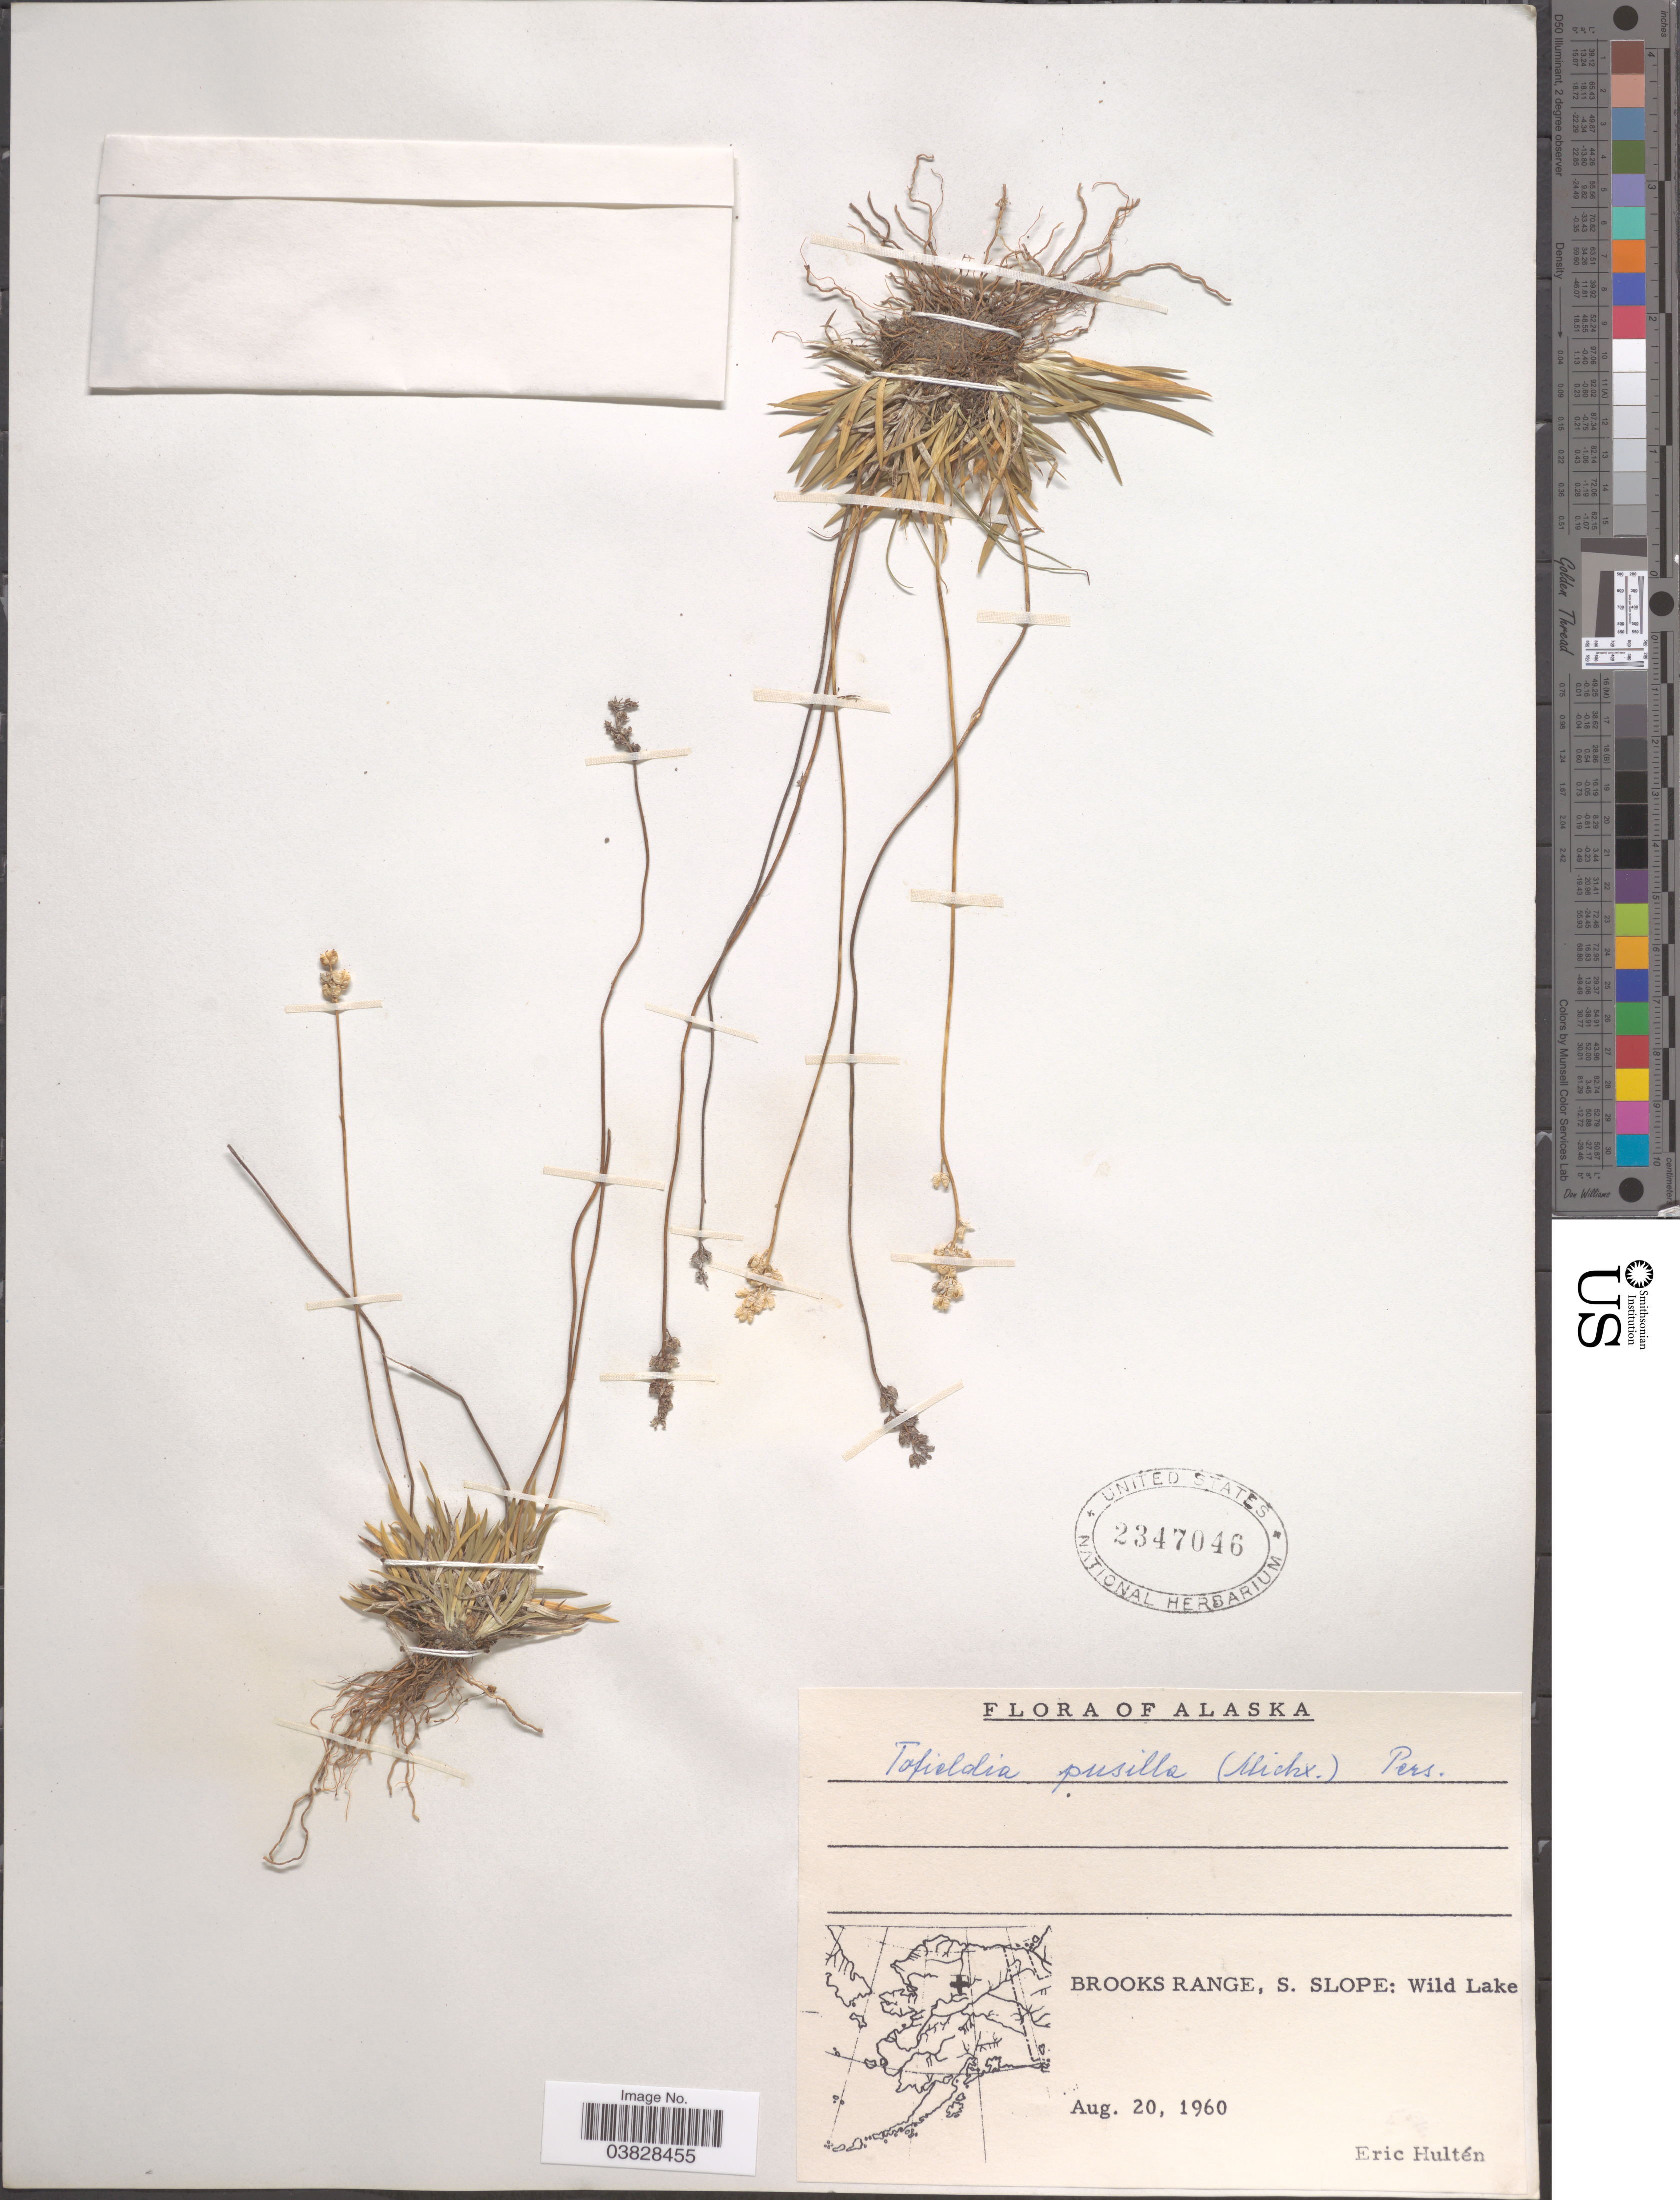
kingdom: Plantae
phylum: Tracheophyta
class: Liliopsida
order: Alismatales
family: Tofieldiaceae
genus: Tofieldia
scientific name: Tofieldia pusilla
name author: (Michx.) Pers.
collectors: E. G. Hultén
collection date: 1960-08-20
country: United States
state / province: Alaska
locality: Brooks Range, S. Slope: Wild Lake.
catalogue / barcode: US 2347046